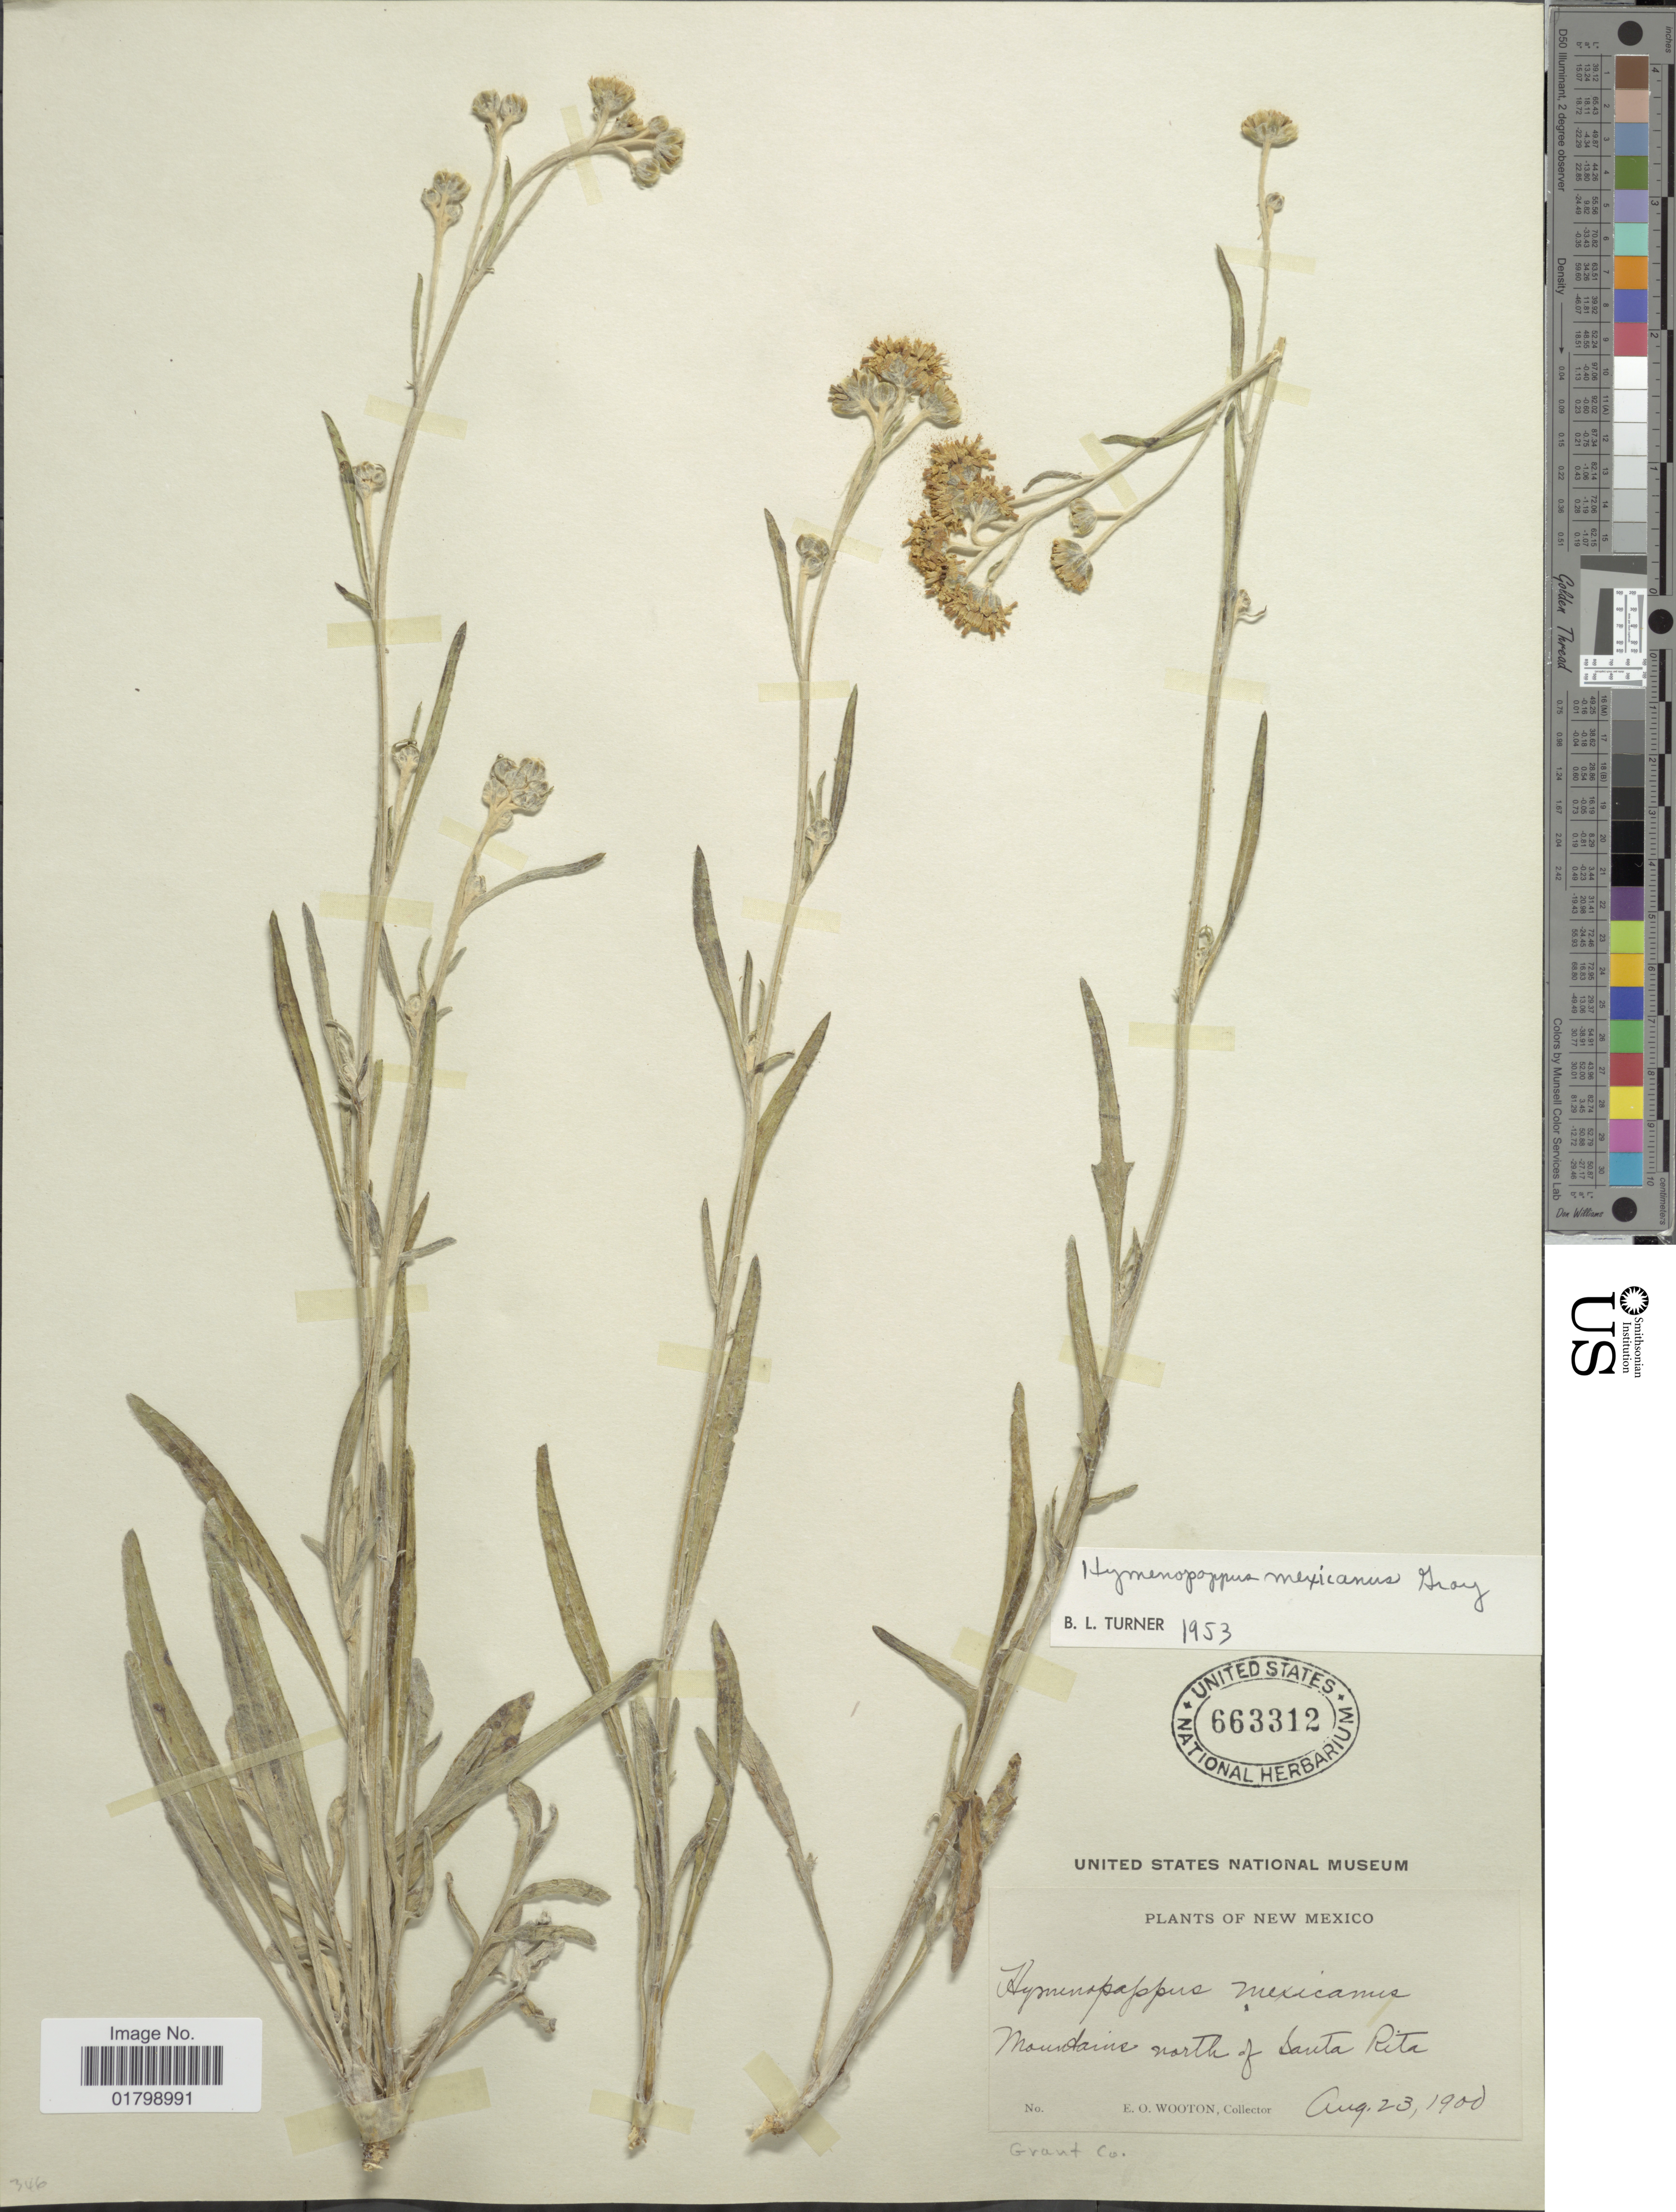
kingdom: Plantae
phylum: Tracheophyta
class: Magnoliopsida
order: Asterales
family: Asteraceae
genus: Hymenopappus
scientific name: Hymenopappus mexicanus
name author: A. Gray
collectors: E. O. Wooton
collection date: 1900-08-23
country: United States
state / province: New Mexico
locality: Mountains north of Santa Rita, Grant Co.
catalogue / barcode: US 663312